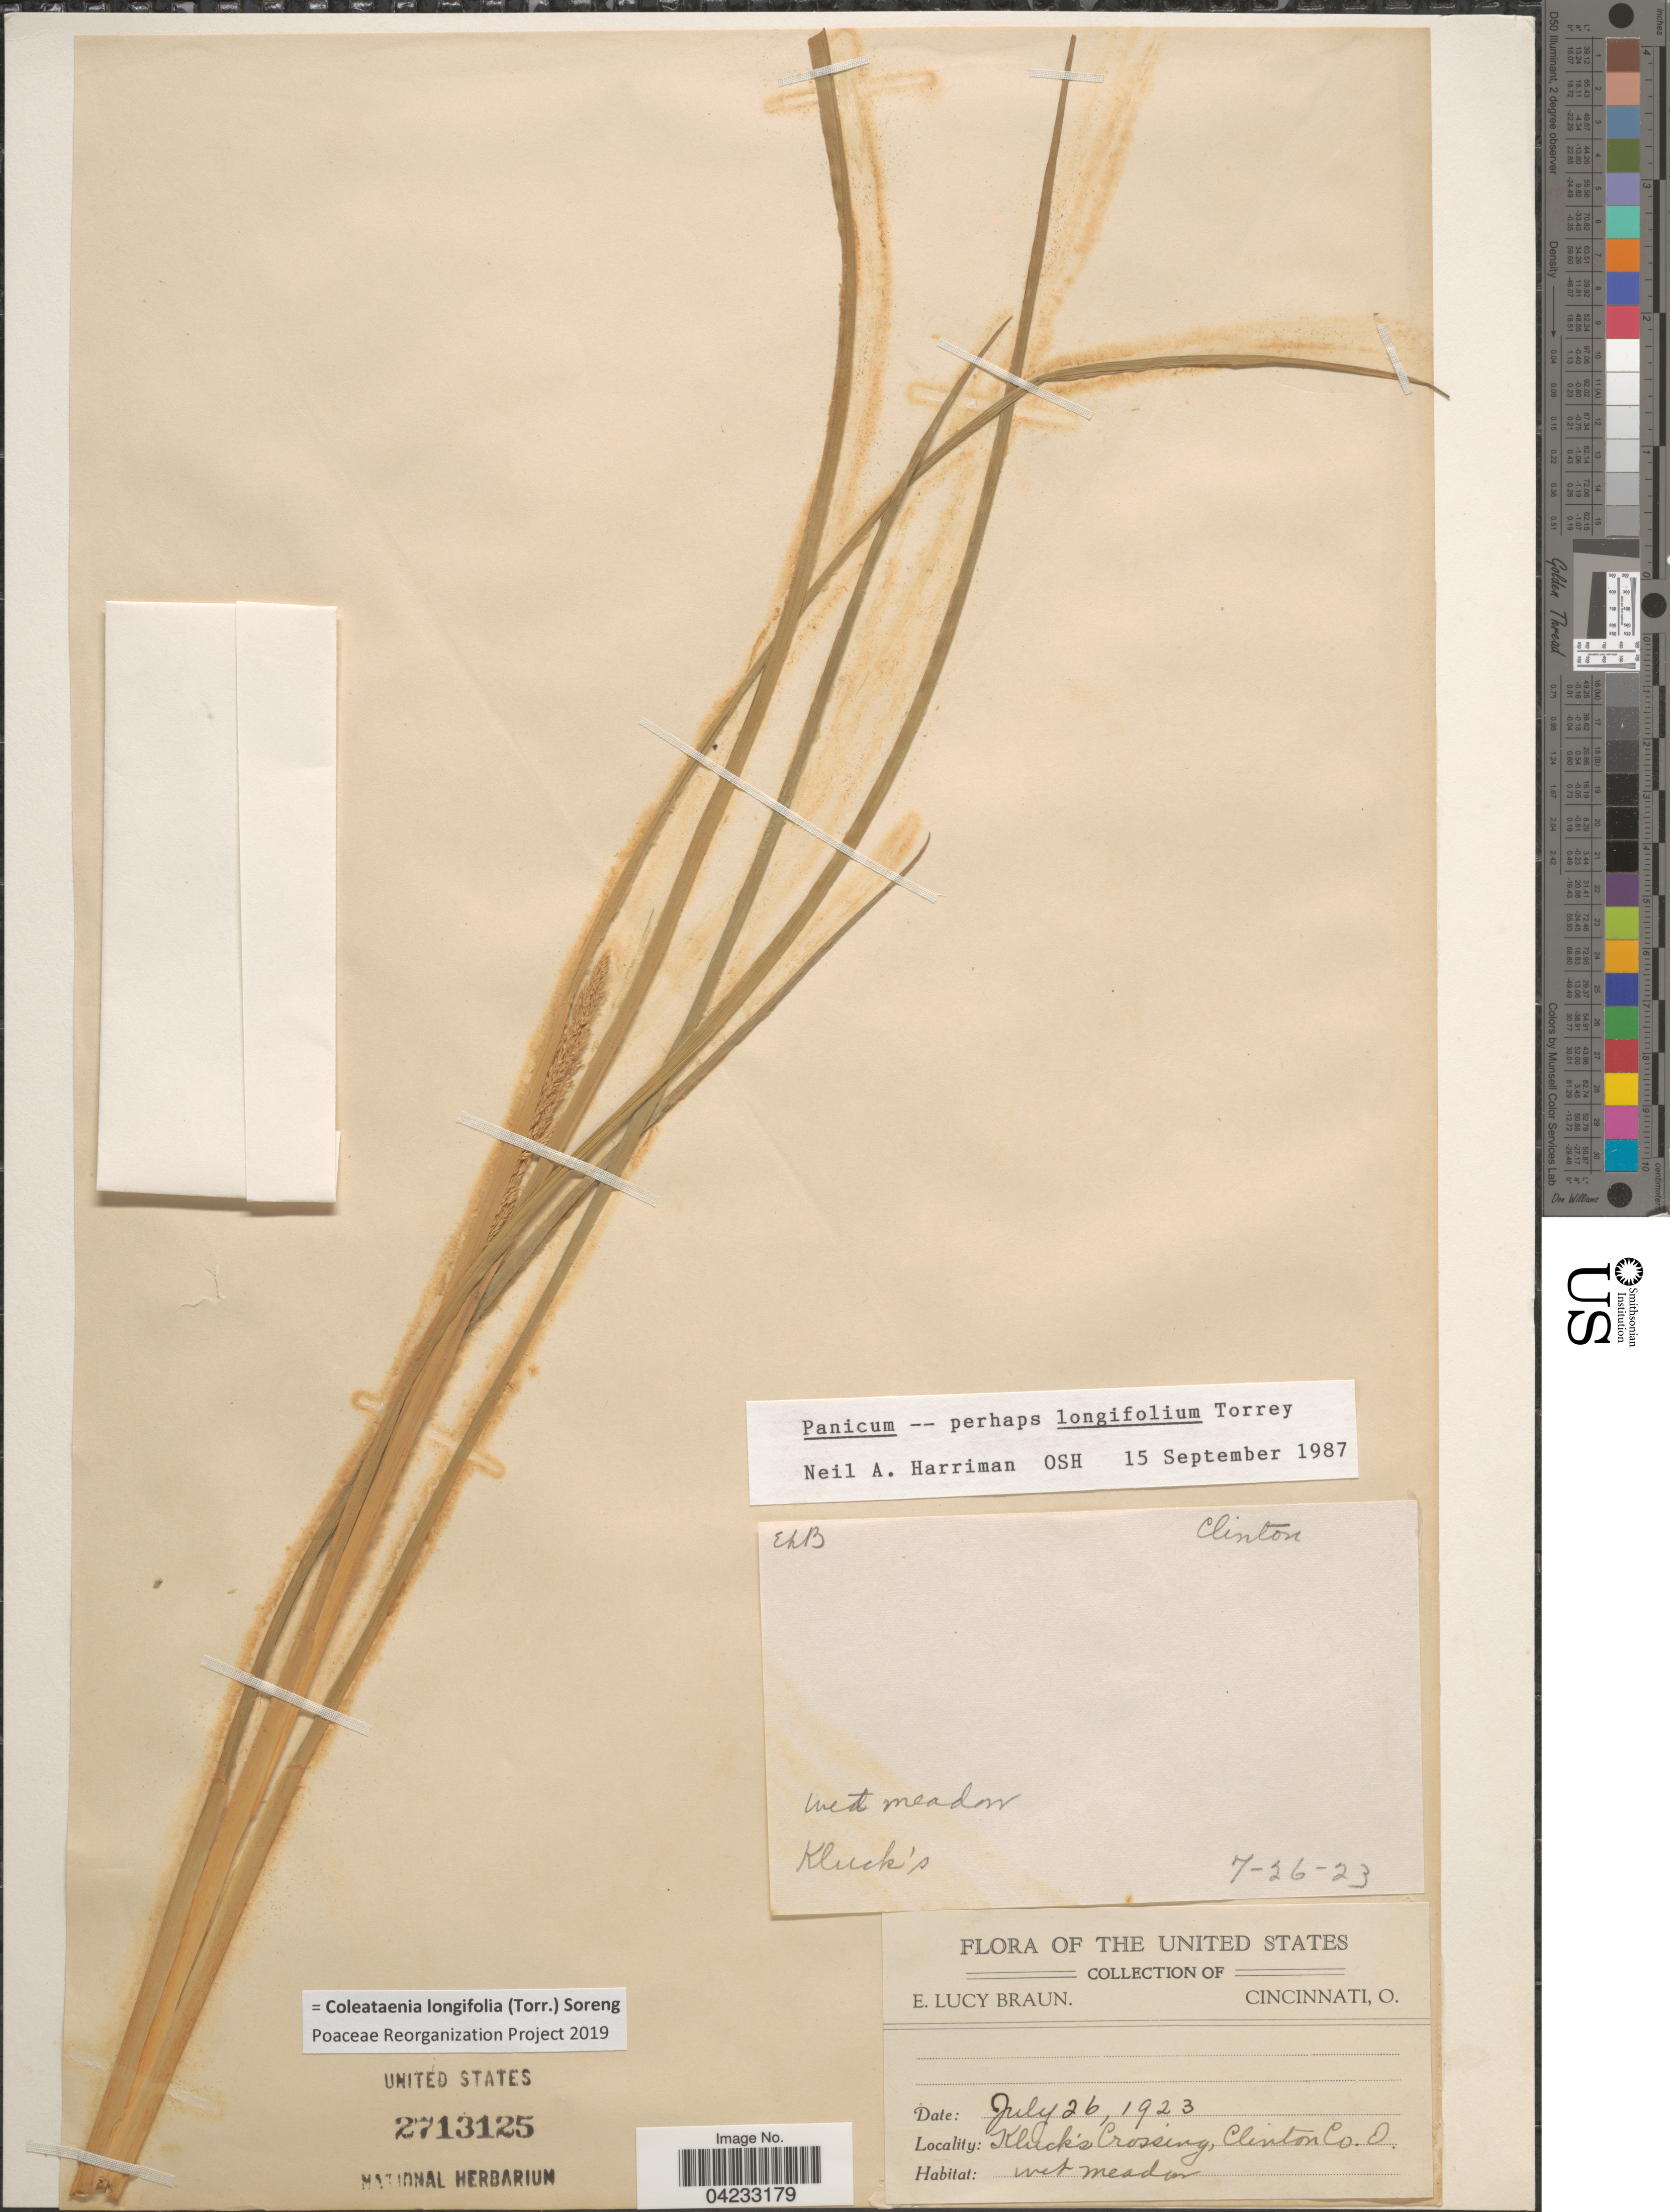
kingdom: Plantae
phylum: Tracheophyta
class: Liliopsida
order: Poales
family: Poaceae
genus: Coleataenia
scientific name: Coleataenia longifolia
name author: (Torr.) Soreng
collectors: E. L. Braun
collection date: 1923-07-26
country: United States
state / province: Ohio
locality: Wet meadow. Kluck's Crossing, Clinton Co.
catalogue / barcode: US 2713125